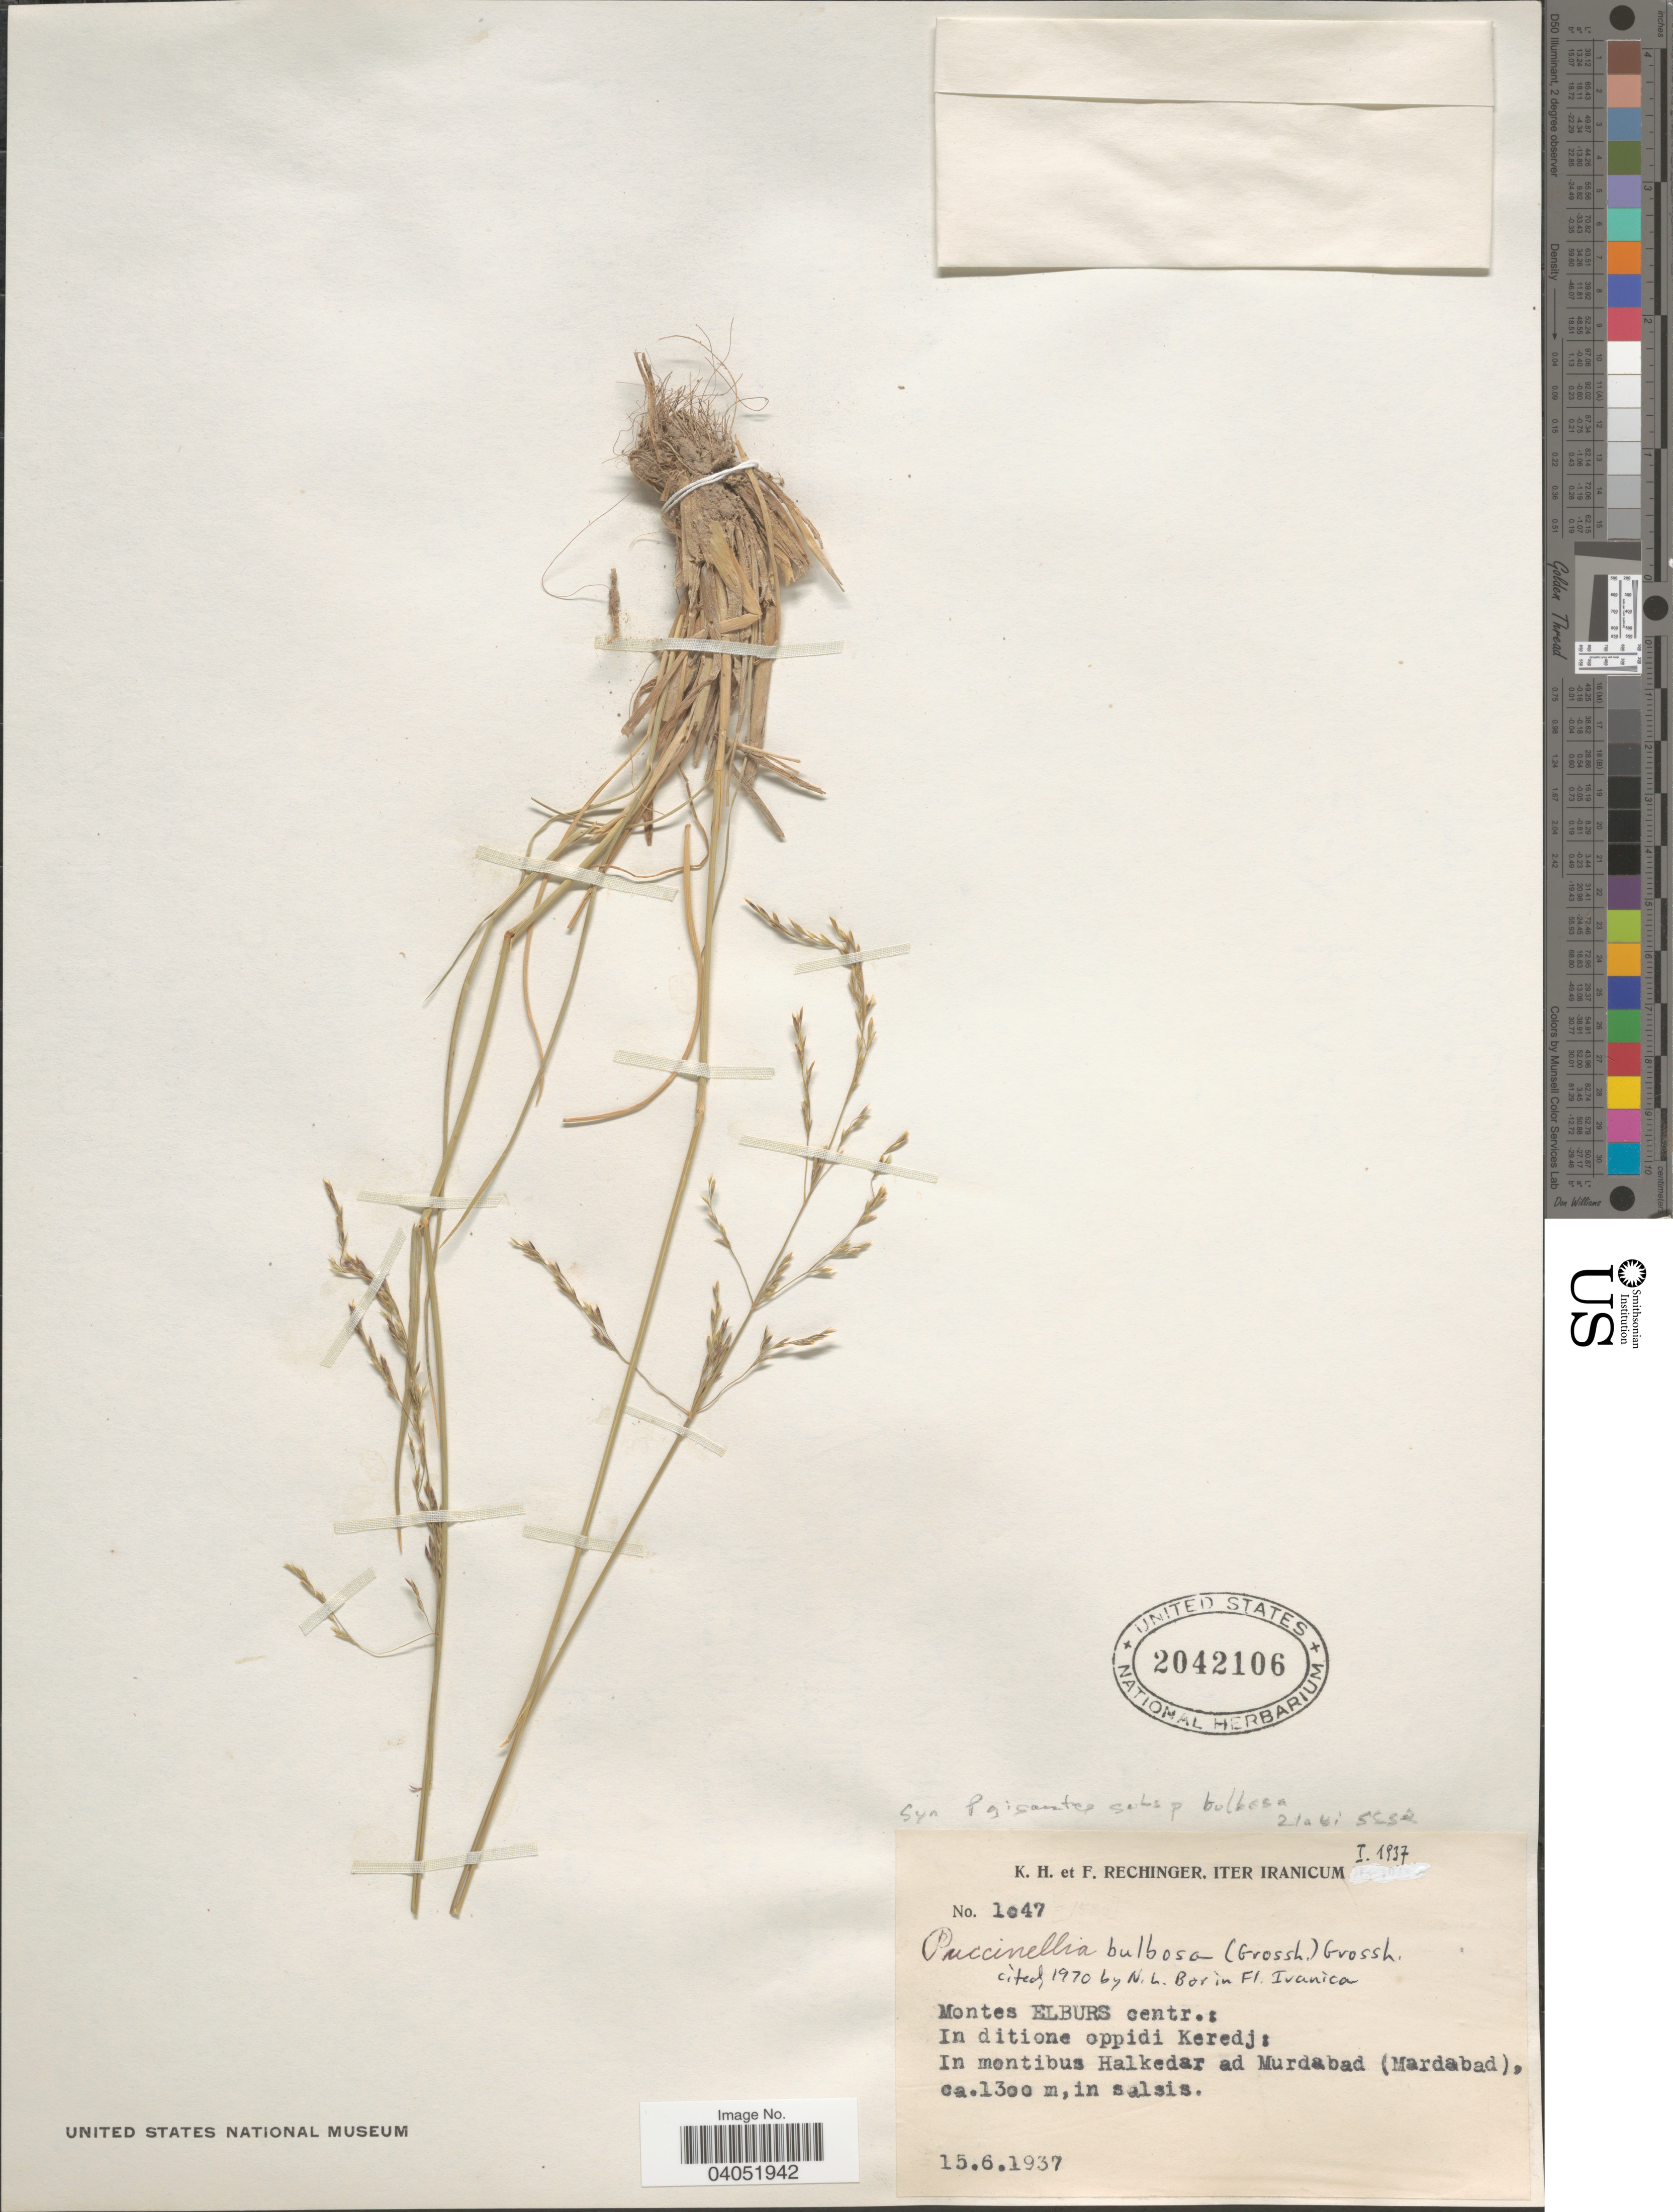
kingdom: Plantae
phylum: Tracheophyta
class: Liliopsida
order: Poales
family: Poaceae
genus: Puccinellia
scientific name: Puccinellia bulbosa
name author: (Grossh.) Grossh.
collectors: K. H. Rechinger & F. Rechinger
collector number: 1047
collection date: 1937-06-15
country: Iran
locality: Iter Iranicum. Montes Elburs centr.: In ditione oppidi Keredj: In montibus Halkedar ad Murdabad (Mardabad).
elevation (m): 1300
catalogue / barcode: US 2042106